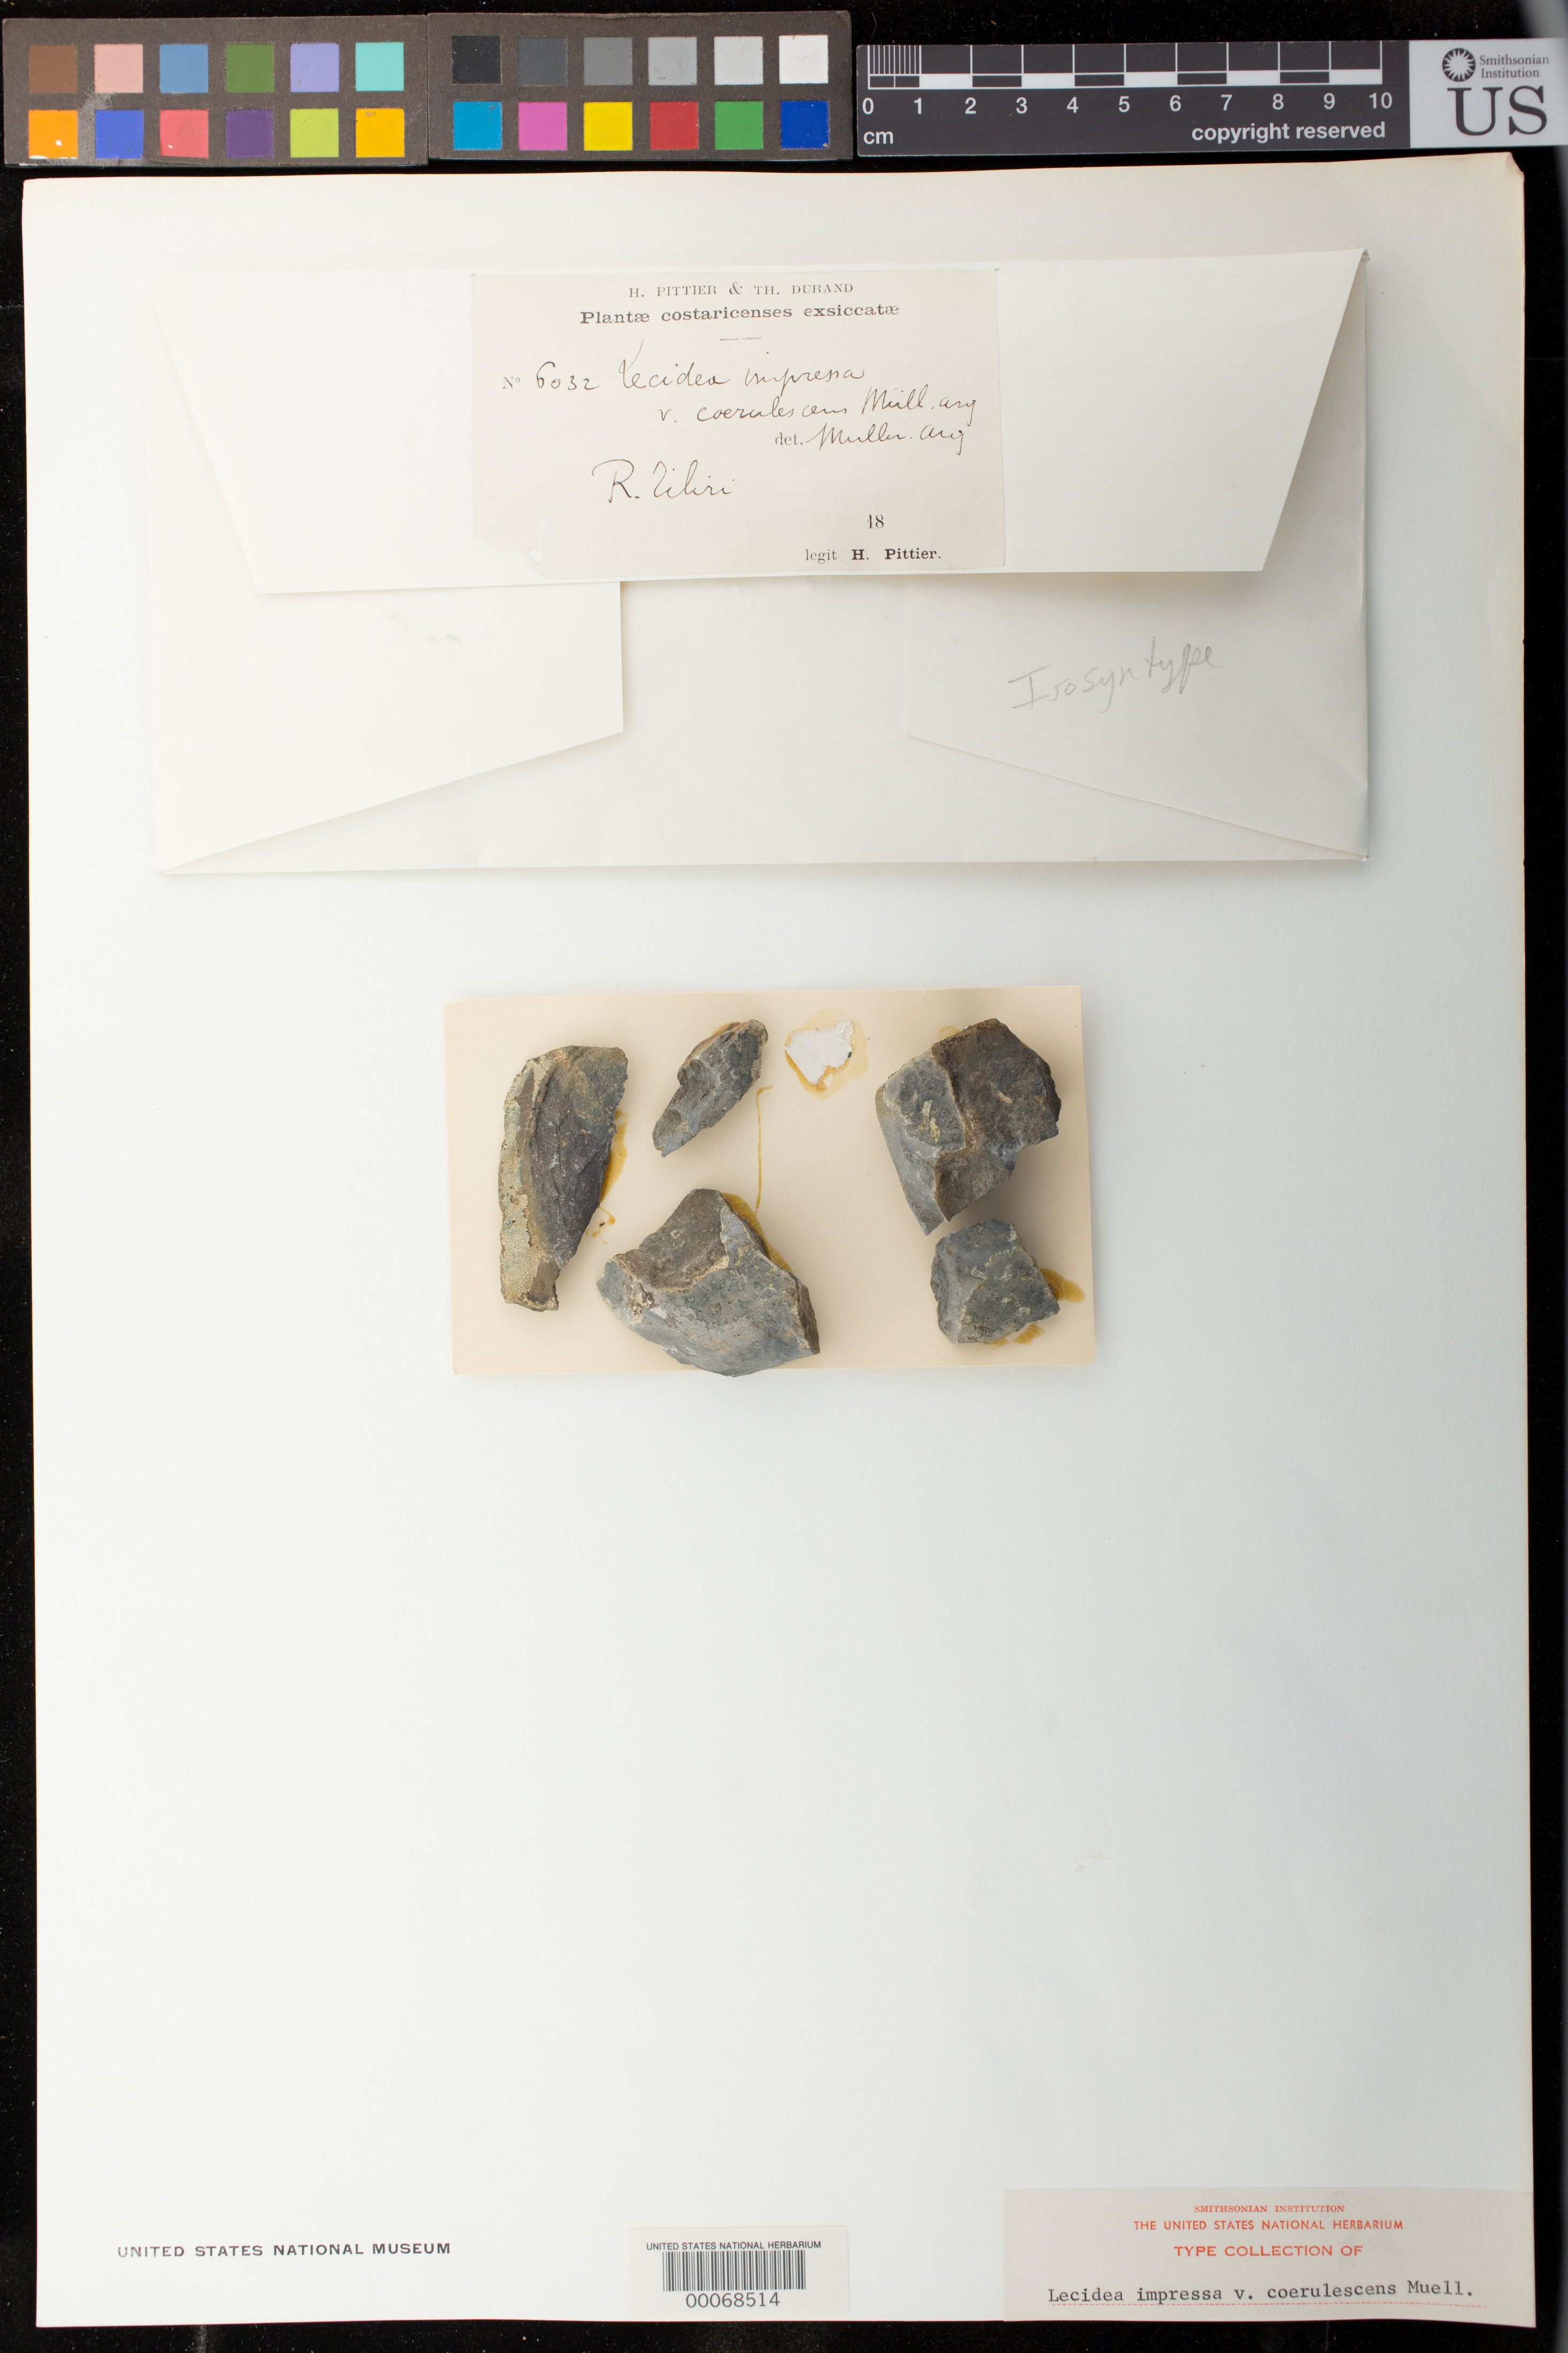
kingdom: Fungi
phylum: Ascomycota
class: Lecanoromycetes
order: Lecideales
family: Lecideaceae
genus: Lecidea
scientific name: Lecidea impressa var. coerulescens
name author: Müll. Arg.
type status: Isosyntype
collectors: H. F. Pittier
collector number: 6032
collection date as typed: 18--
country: Costa Rica